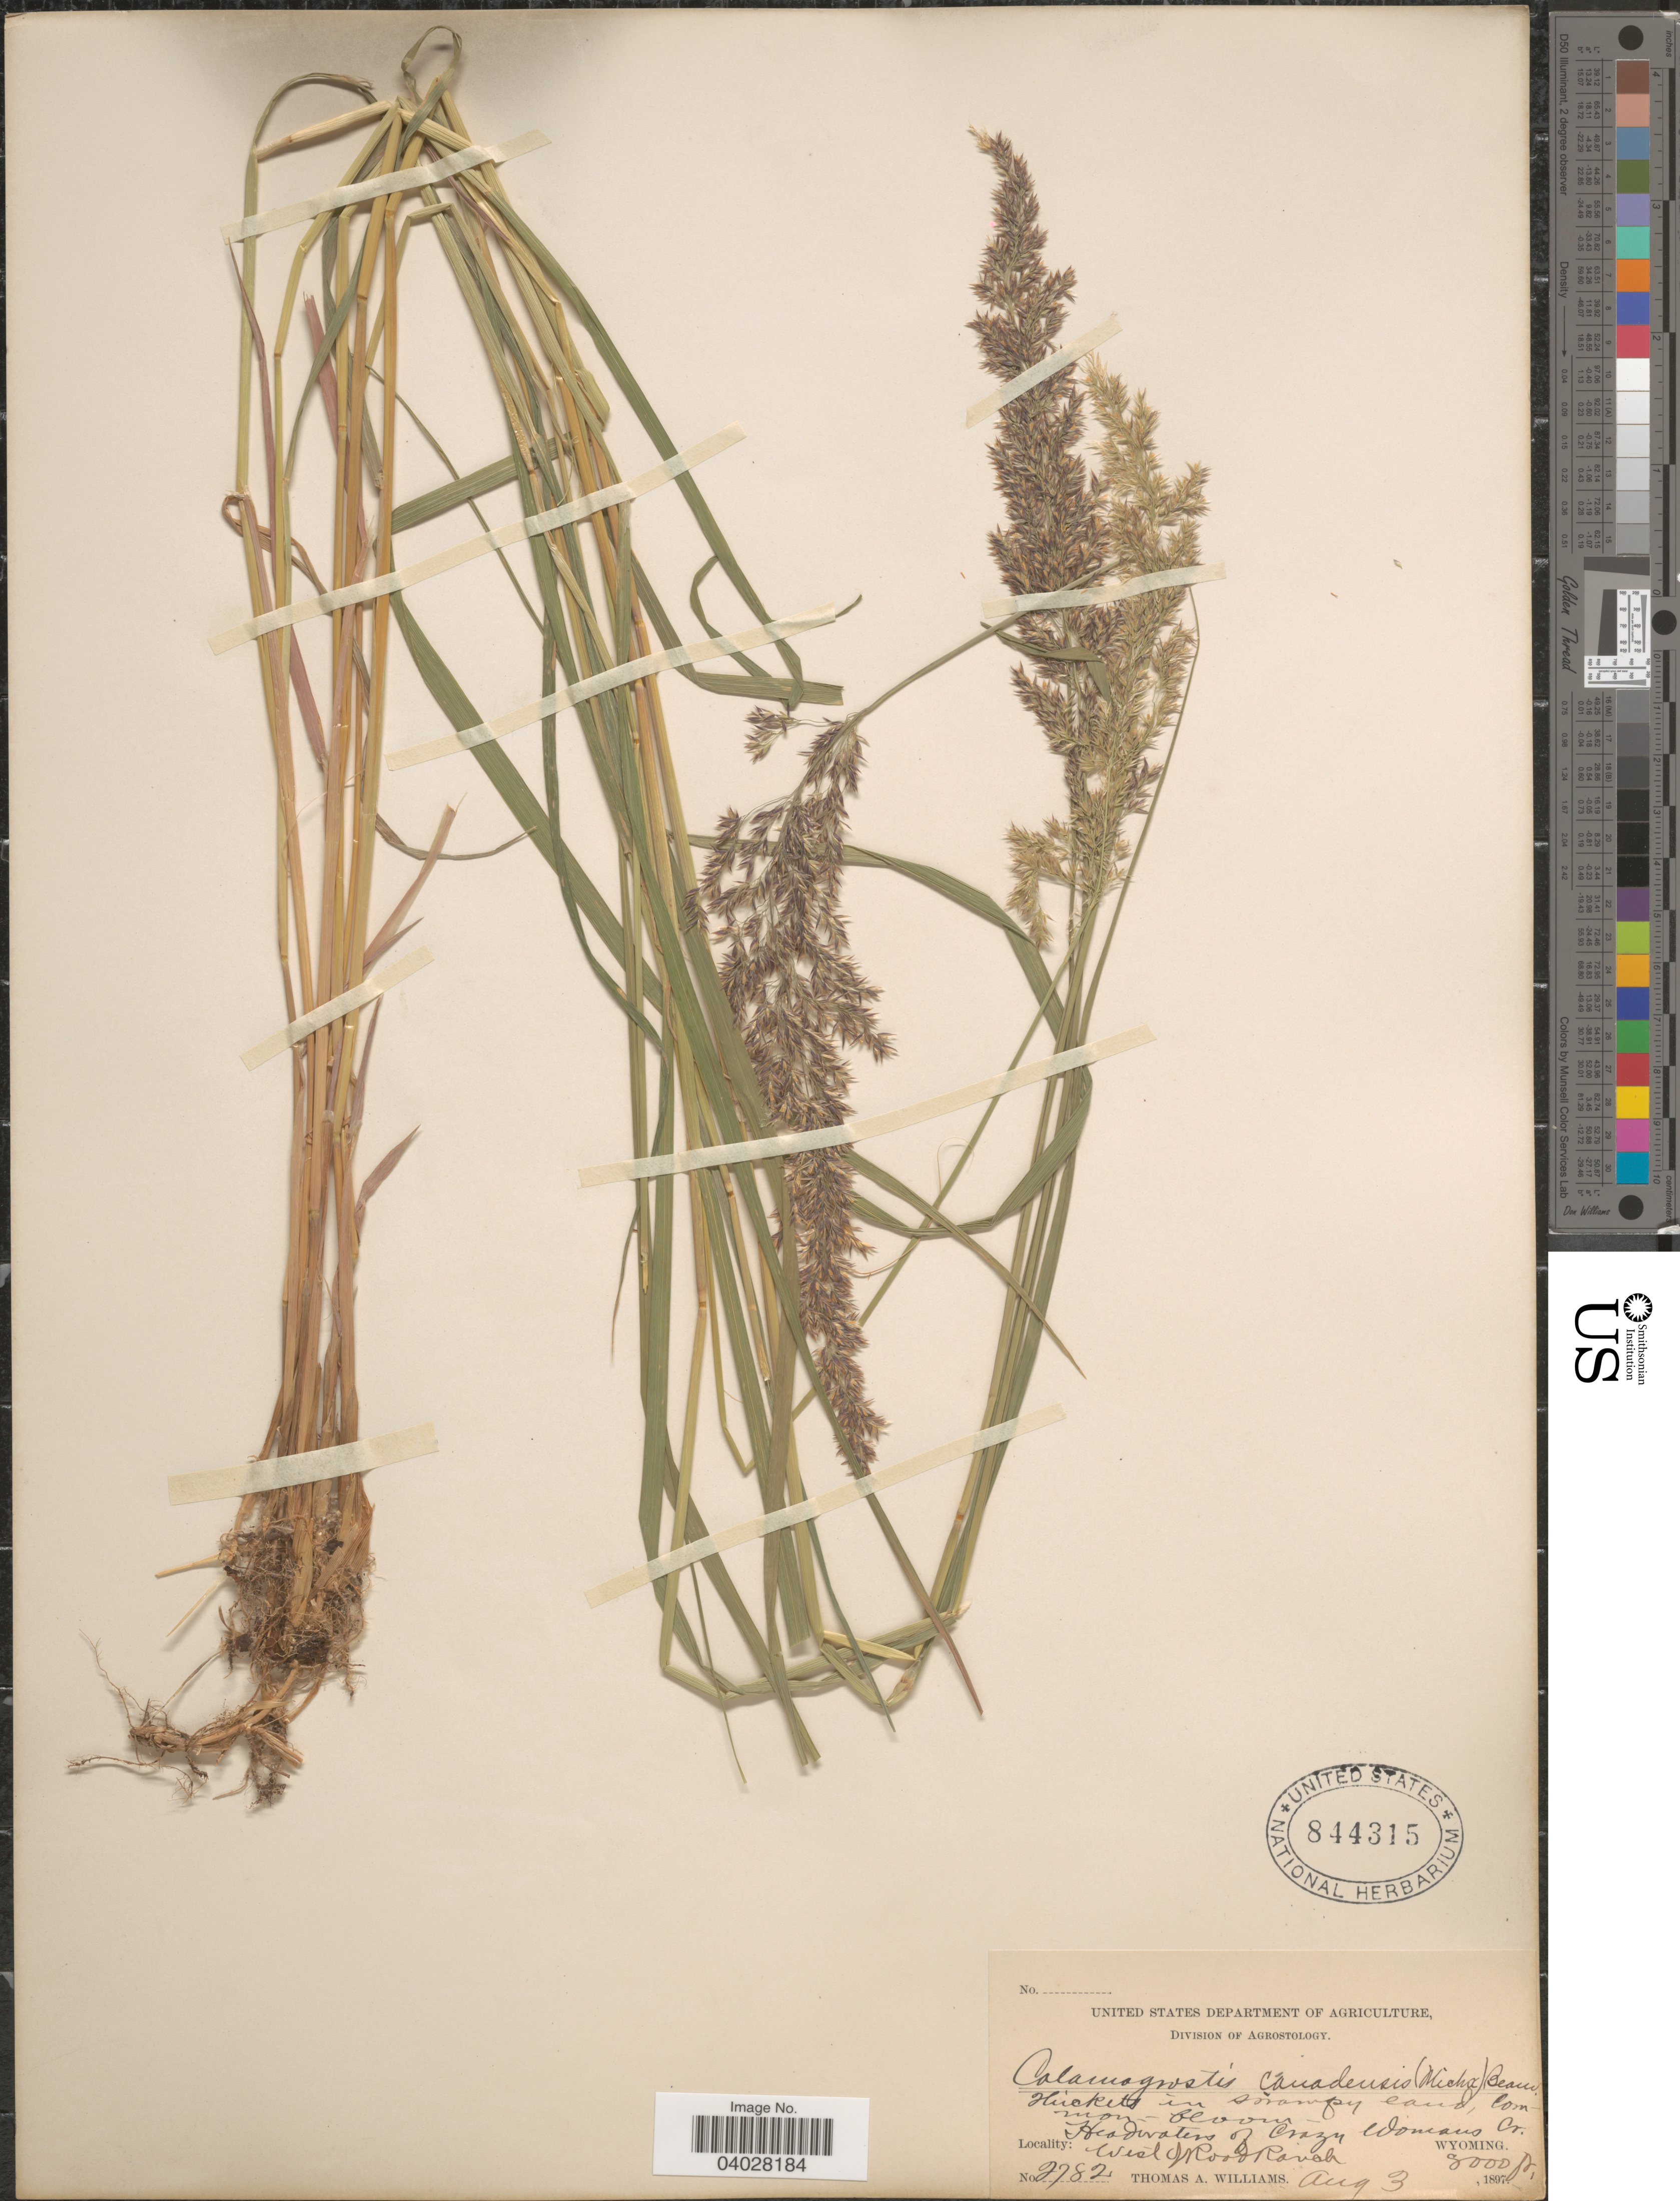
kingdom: Plantae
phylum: Tracheophyta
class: Liliopsida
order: Poales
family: Poaceae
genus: Calamagrostis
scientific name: Calamagrostis canadensis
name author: (Michx.) P. Beauv.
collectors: T. A. Williams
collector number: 2782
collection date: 1897-08-03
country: United States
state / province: Wyoming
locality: Headwaters of Crazy Womans Cr. West of Road Parish.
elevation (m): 2438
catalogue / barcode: US 844315